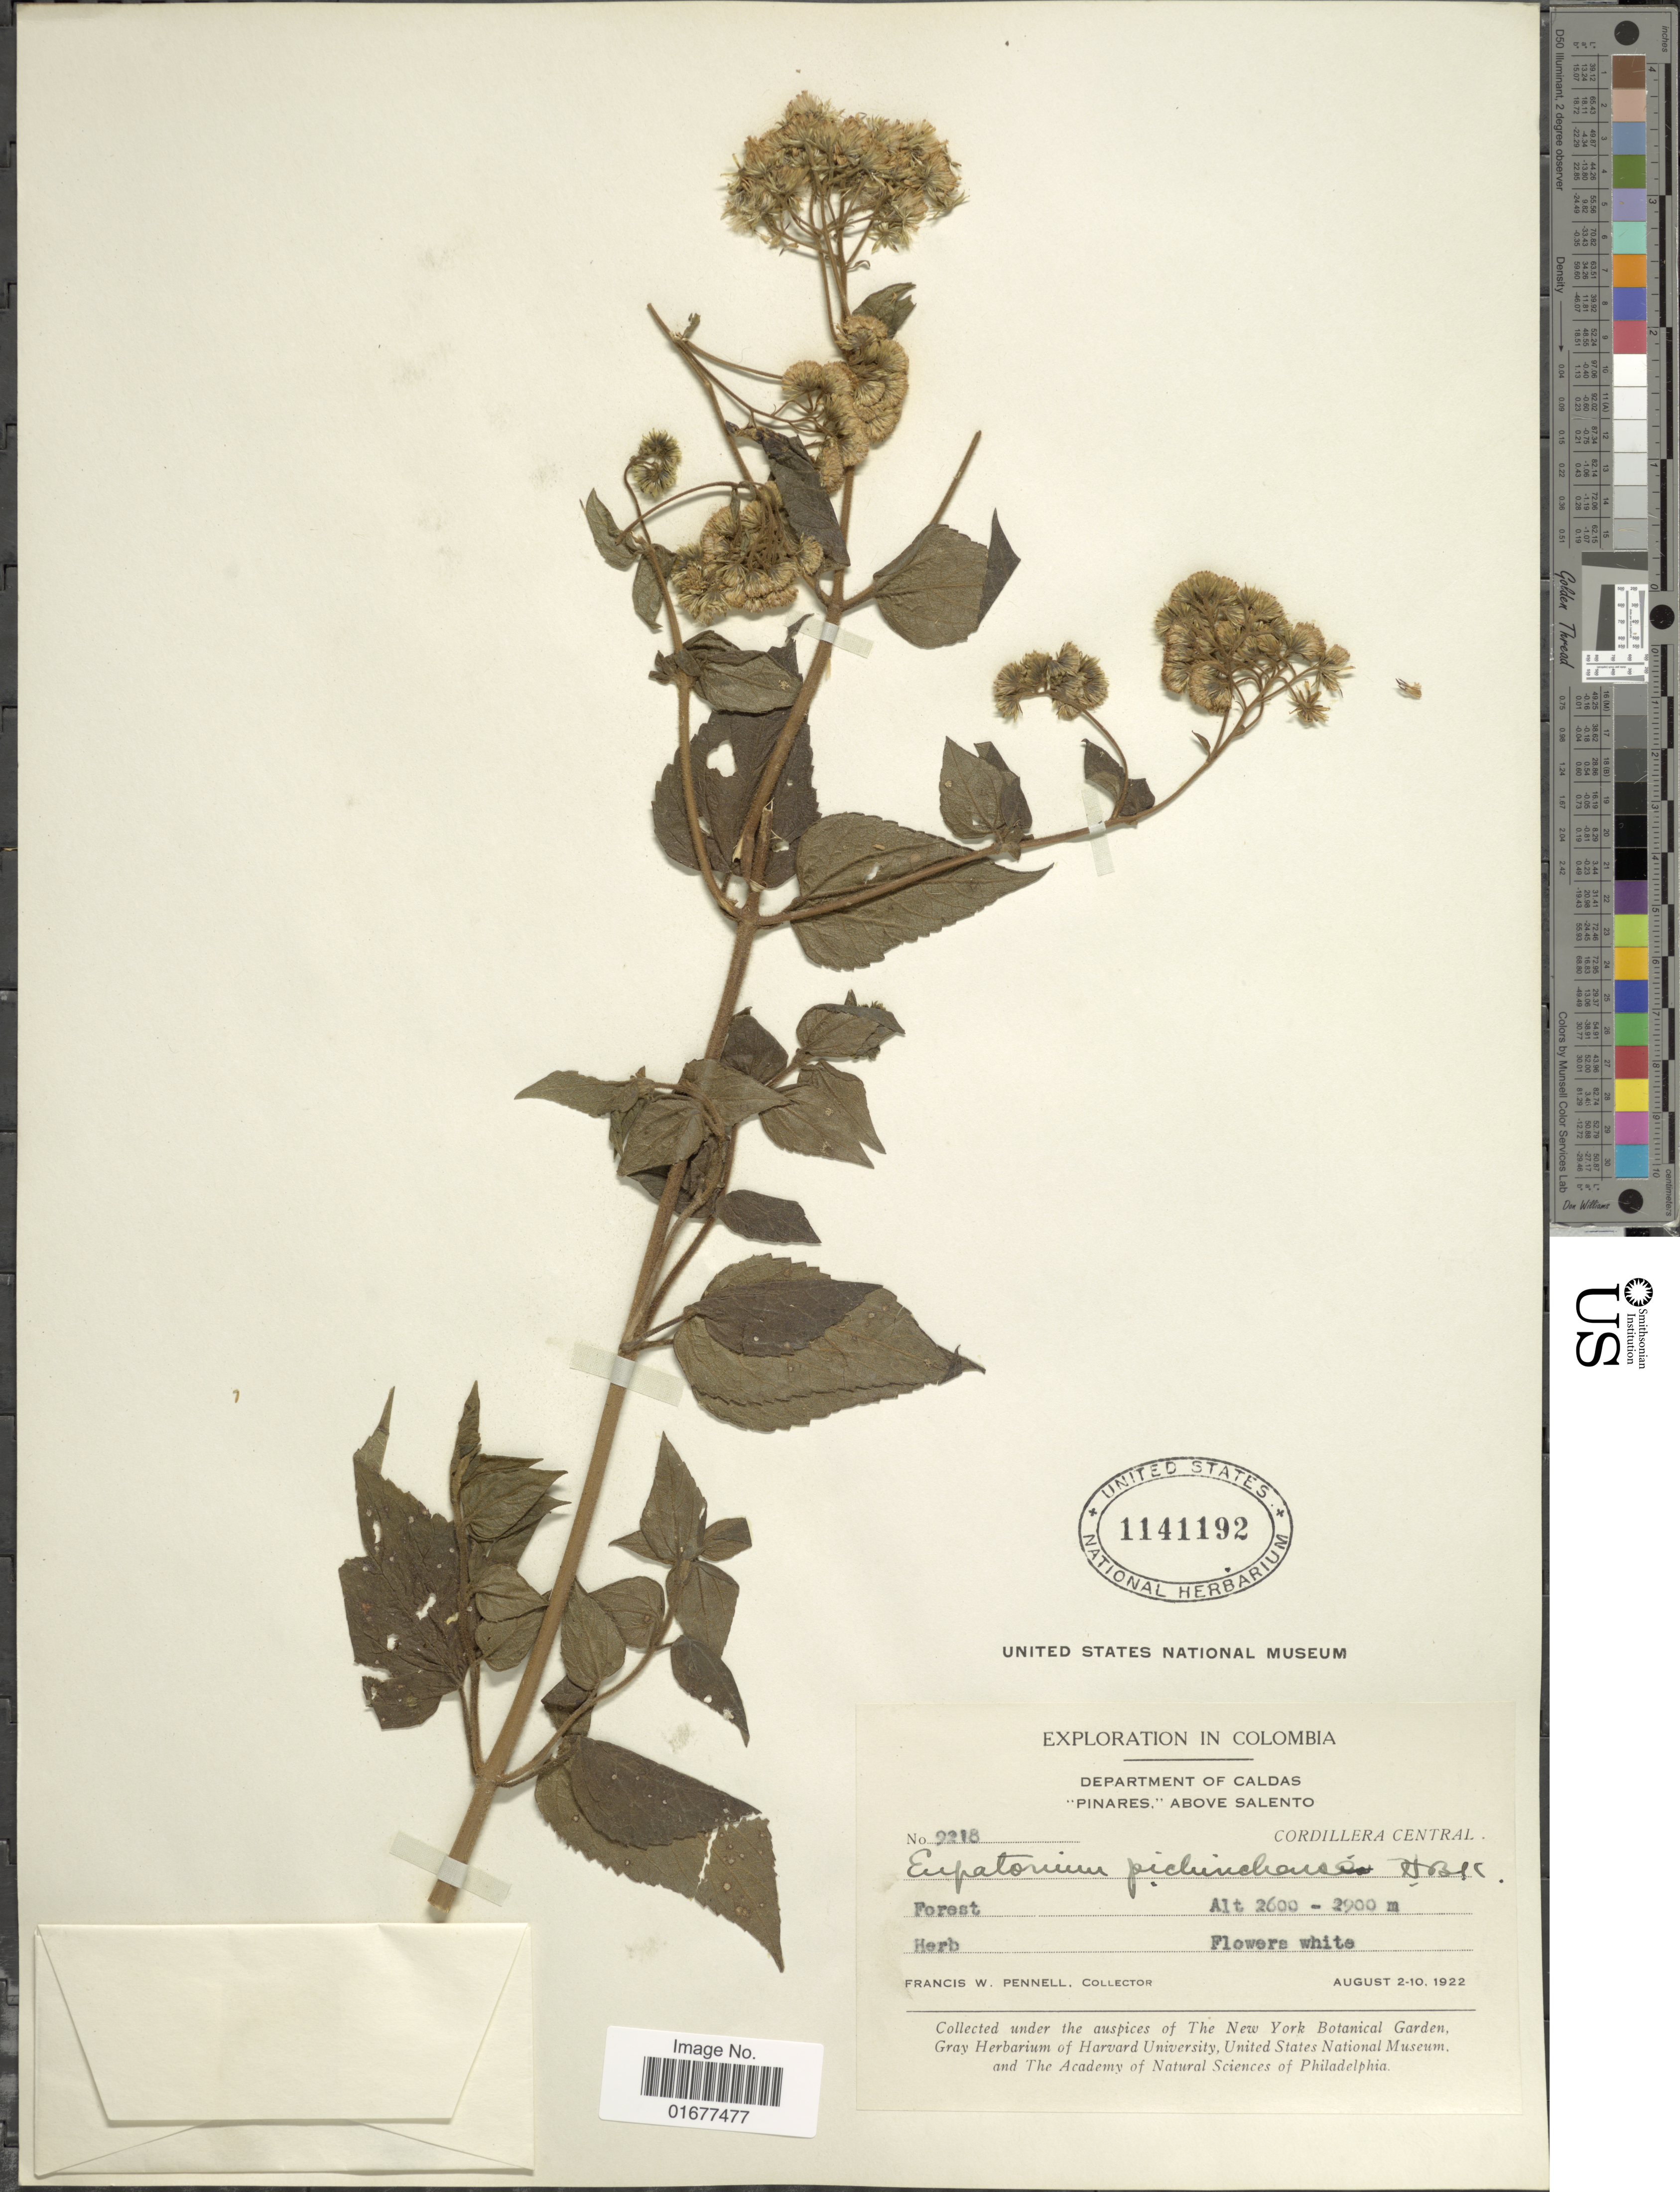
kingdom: Plantae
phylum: Tracheophyta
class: Magnoliopsida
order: Asterales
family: Asteraceae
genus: Ageratina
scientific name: Ageratina pichinchensis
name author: (Kunth) R.M. King & H. Rob.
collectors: F. W. Pennell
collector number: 2218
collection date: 1922-08-02/1922-08-10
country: Colombia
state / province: Caldas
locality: Pinares.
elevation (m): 2600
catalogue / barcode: US 1141192